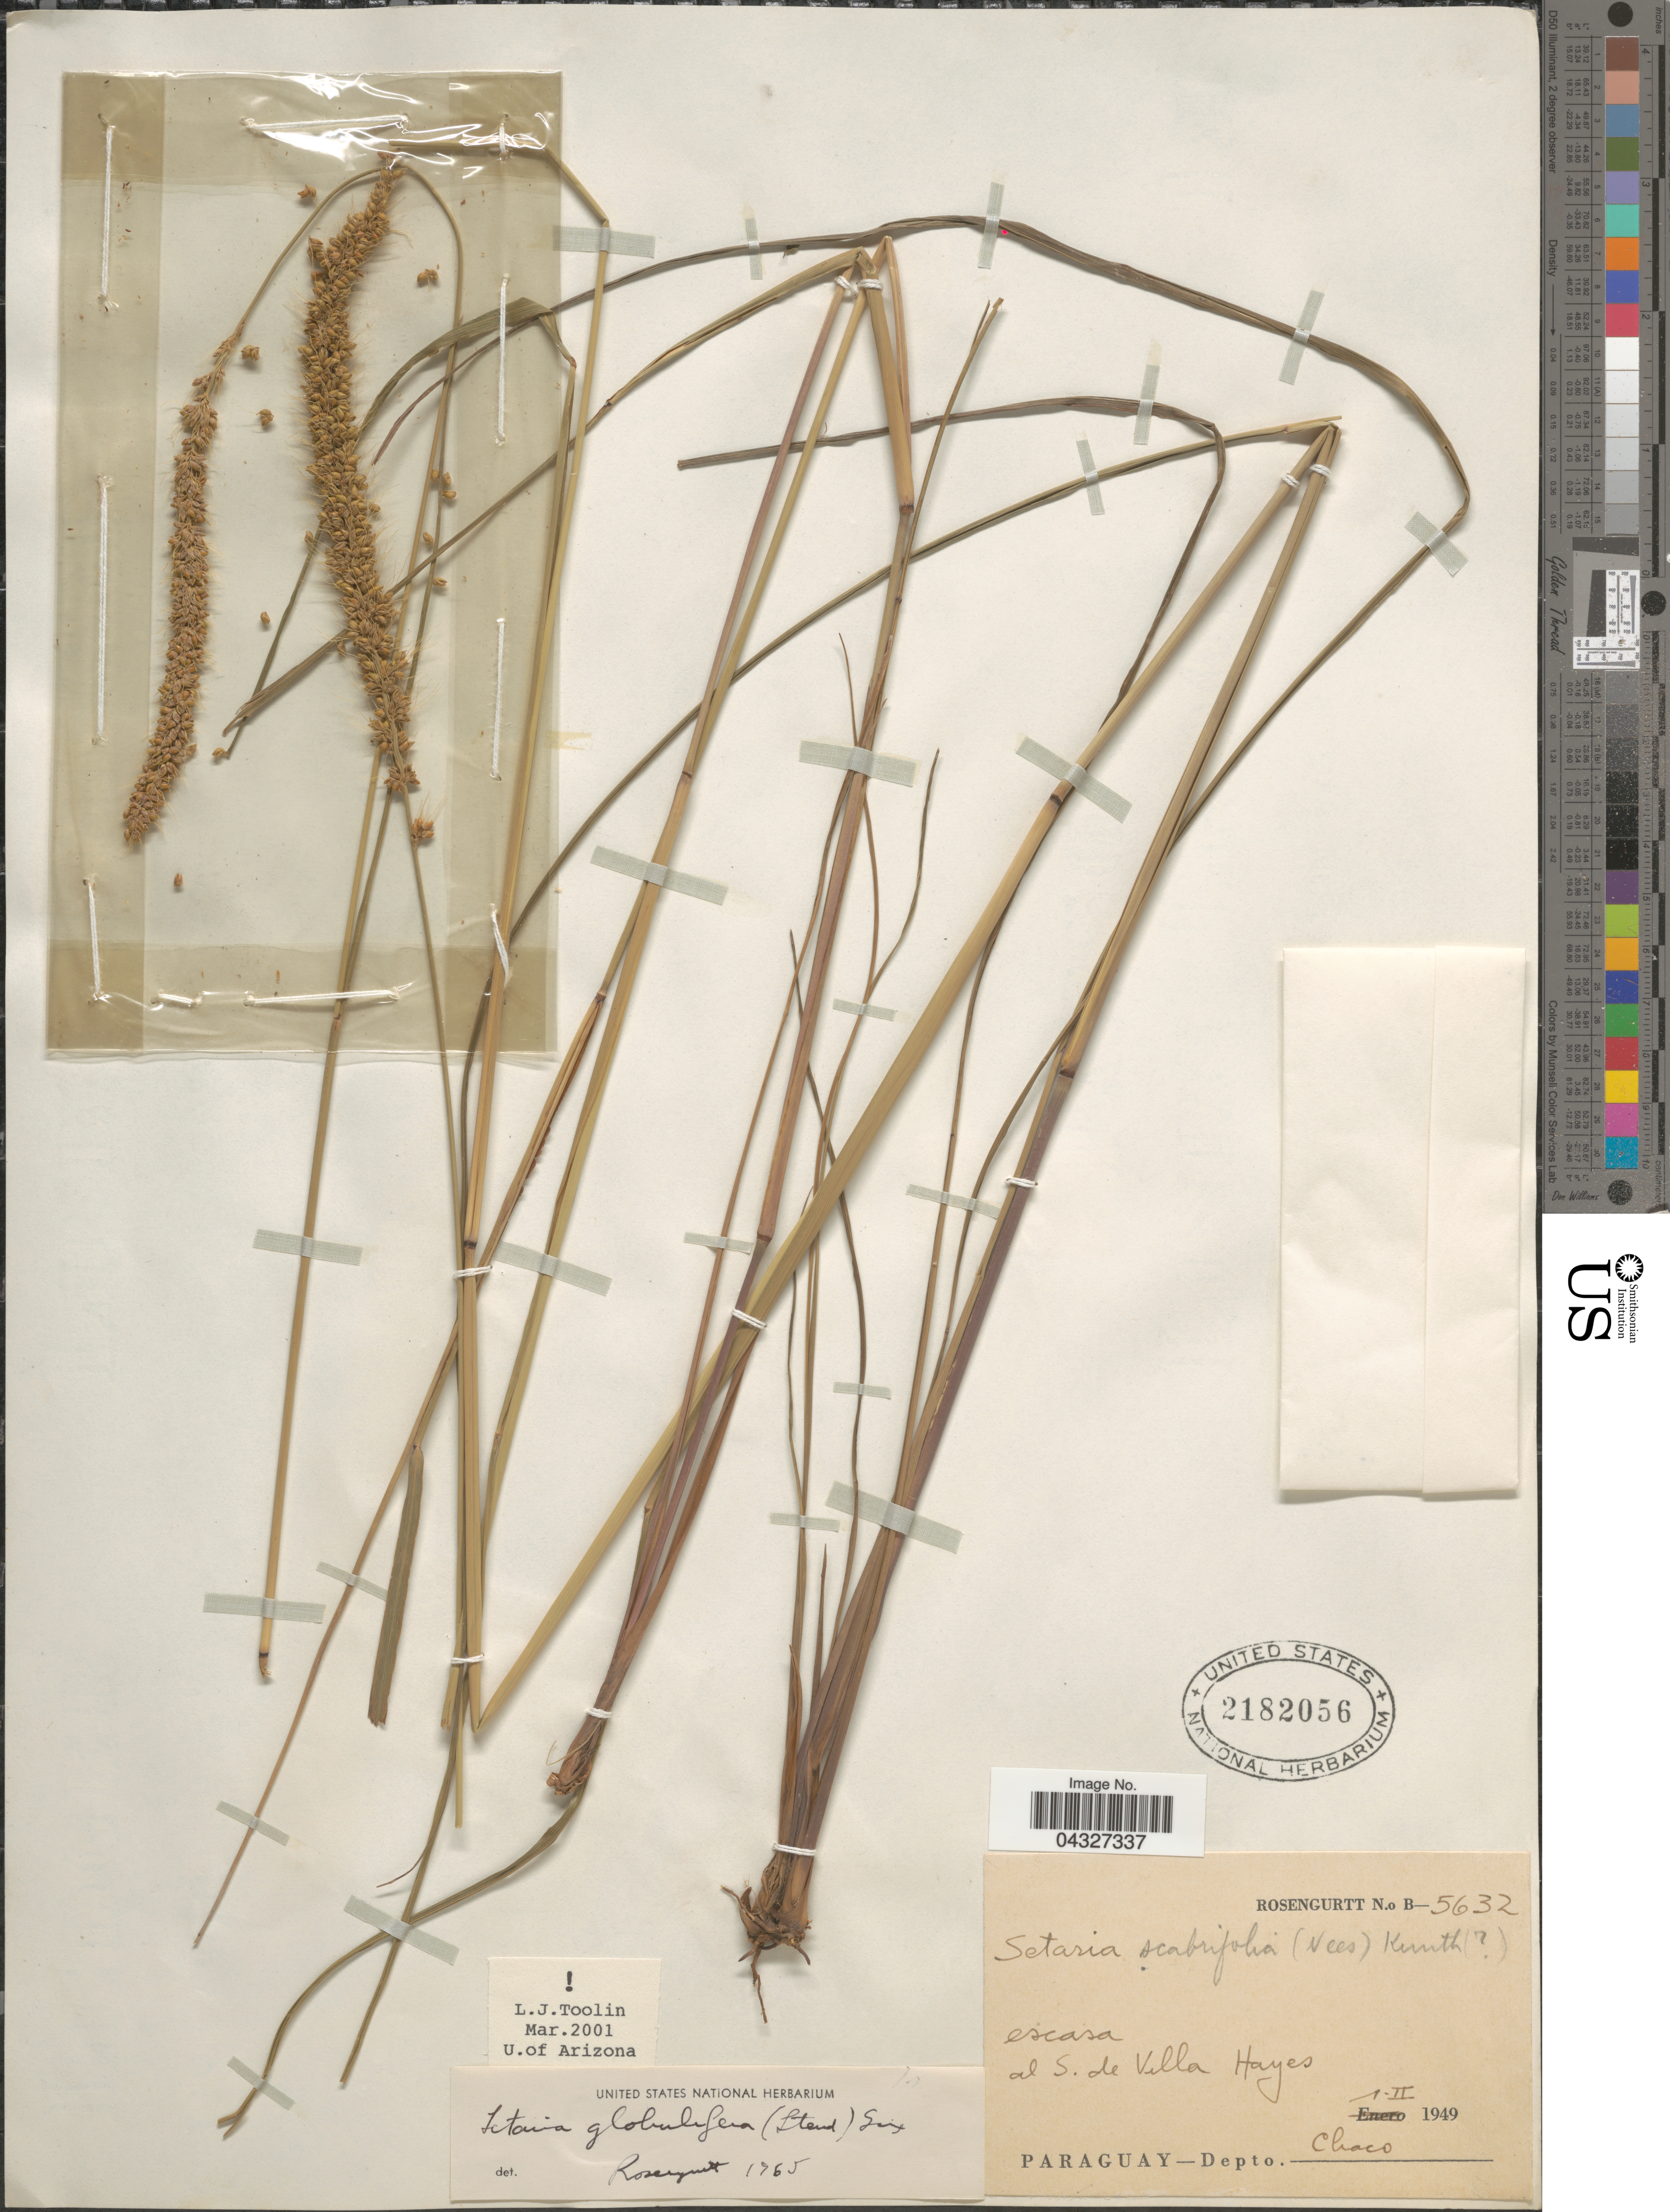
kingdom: Plantae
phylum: Tracheophyta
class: Liliopsida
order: Poales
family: Poaceae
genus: Setaria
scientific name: Setaria globulifera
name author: Griseb.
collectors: Rosengurtt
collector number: B5632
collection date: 1949-02-01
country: Paraguay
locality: Escasa al S. de Villa Hayes. Depto. Chaco.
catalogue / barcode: US 2182056